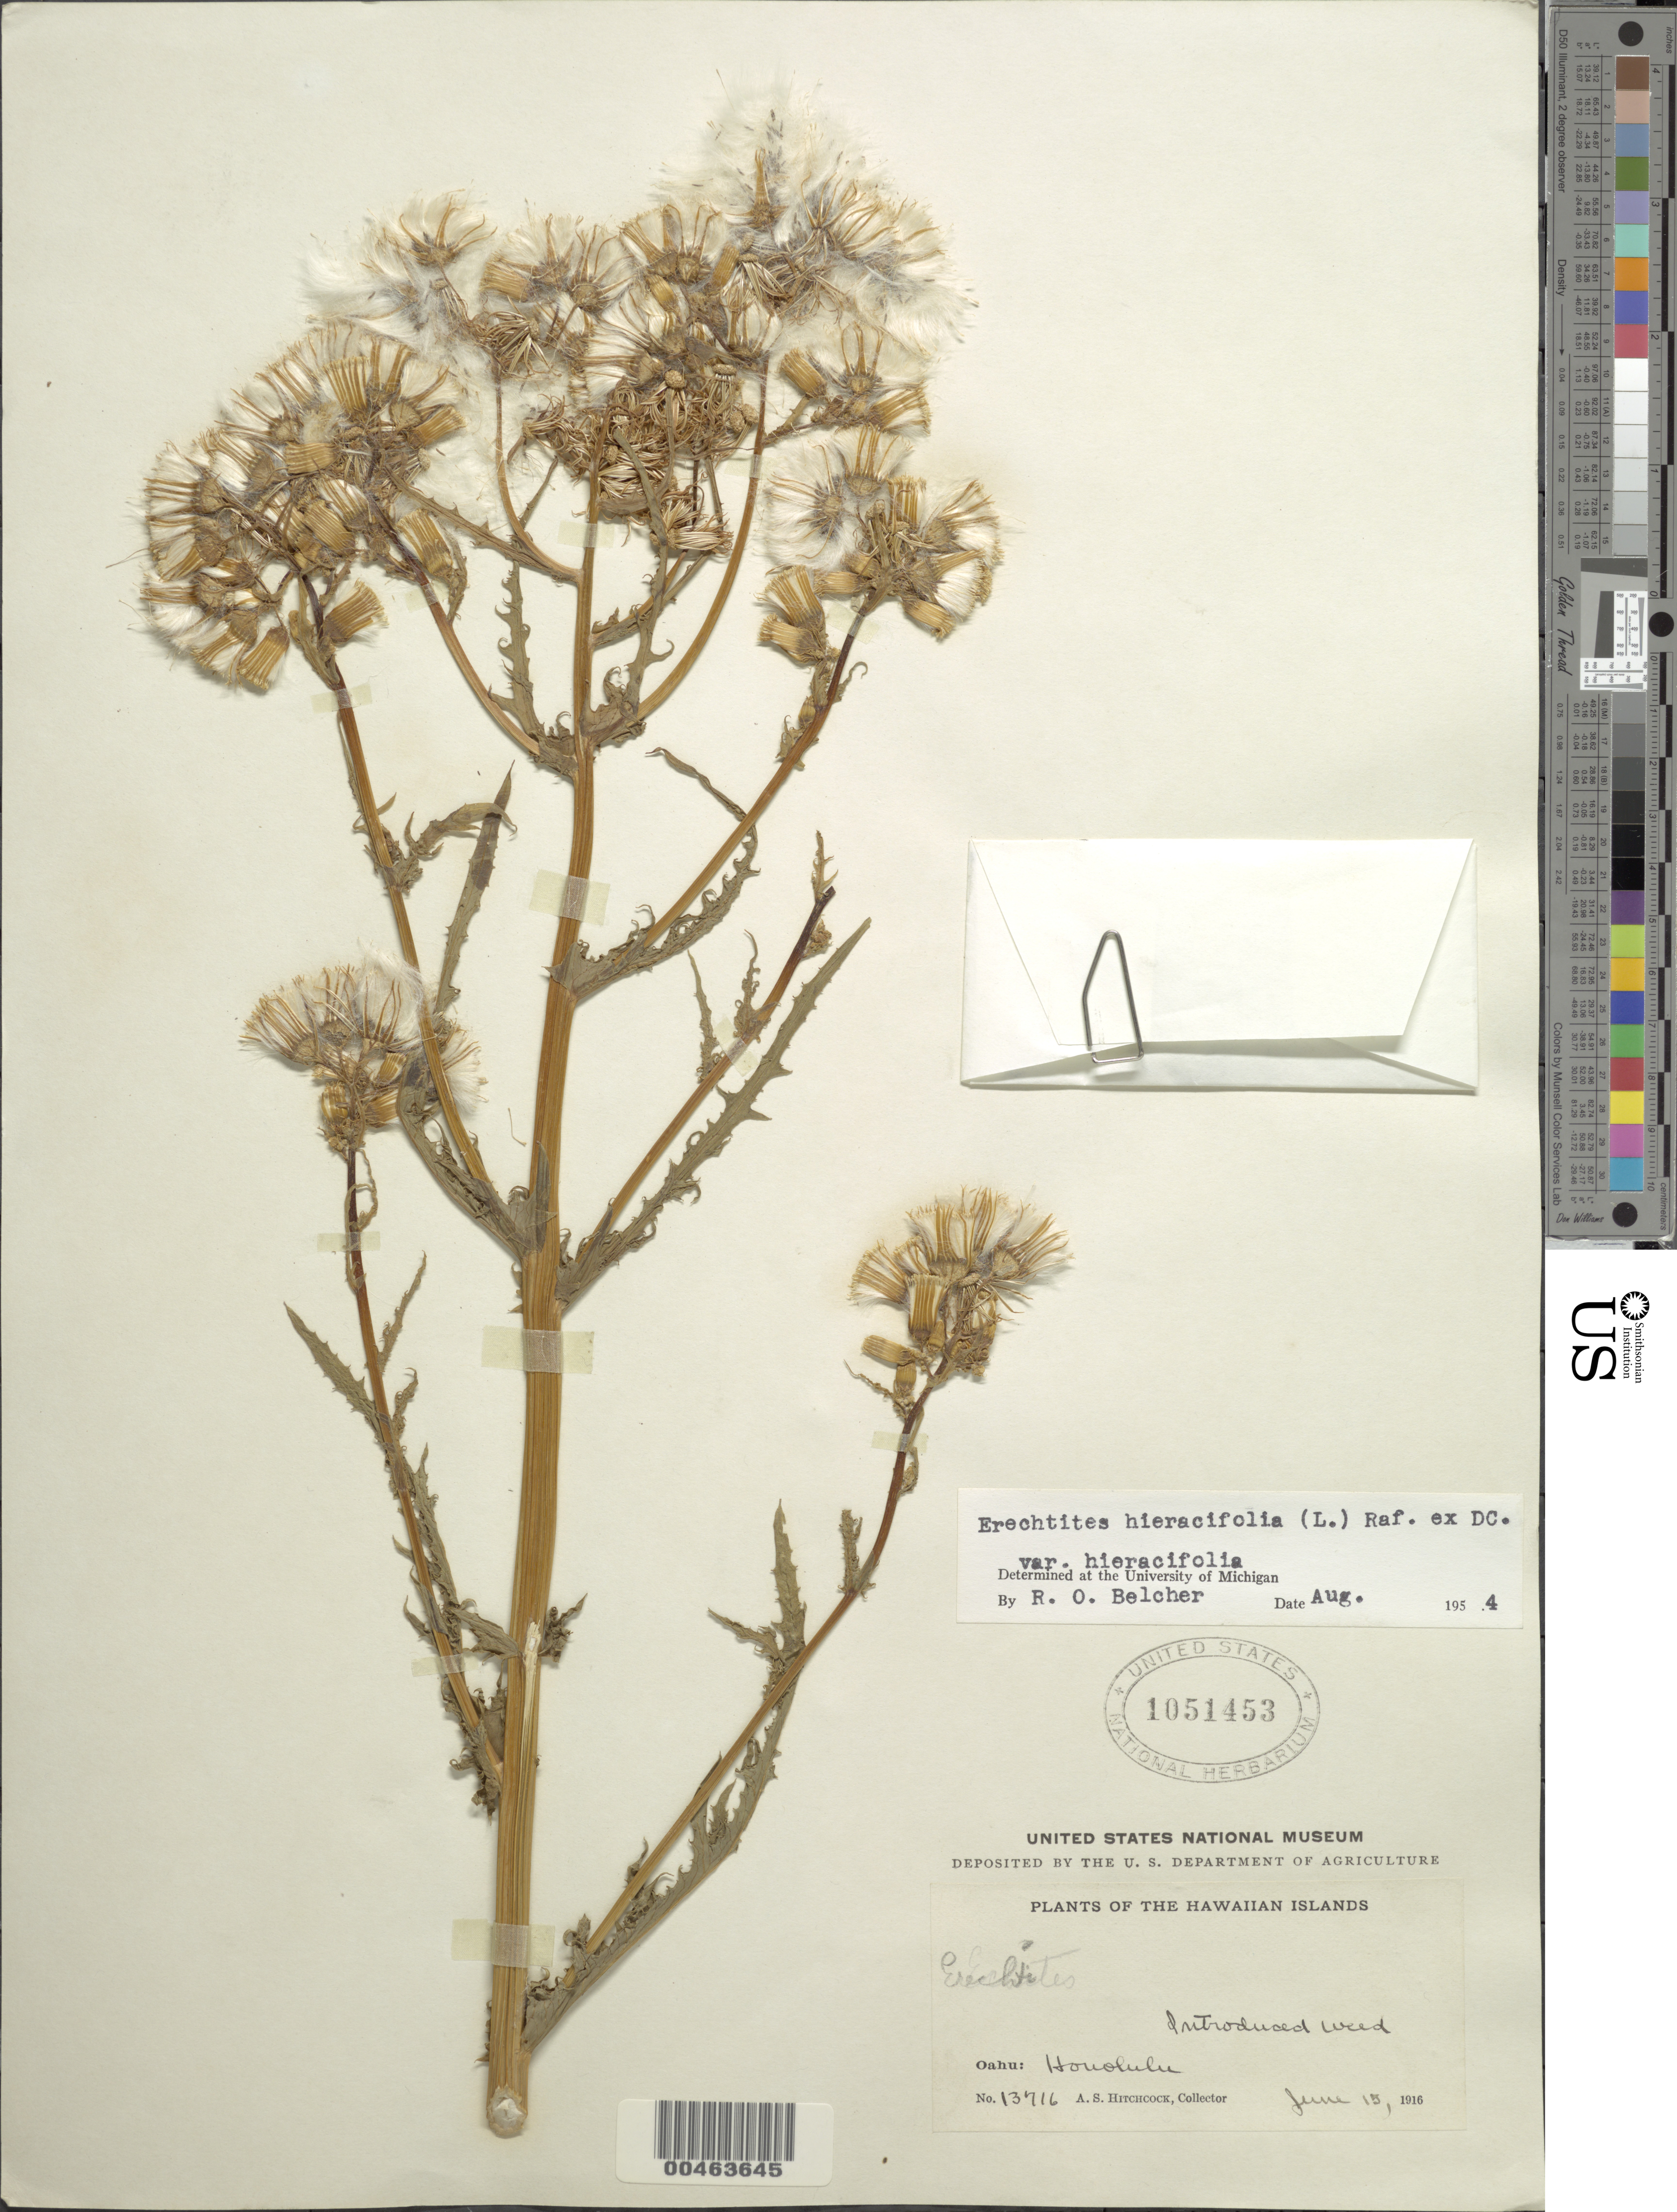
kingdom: Plantae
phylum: Tracheophyta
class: Magnoliopsida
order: Asterales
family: Asteraceae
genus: Erechtites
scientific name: Erechtites hieraciifolius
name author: (L.) Raf. ex DC.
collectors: A. S. Hitchcock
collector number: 13716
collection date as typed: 15 Jun 1916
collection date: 1916-06-15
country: United States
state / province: Hawaii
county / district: Honolulu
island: Oahu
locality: Honolulu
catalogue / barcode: US 1051453